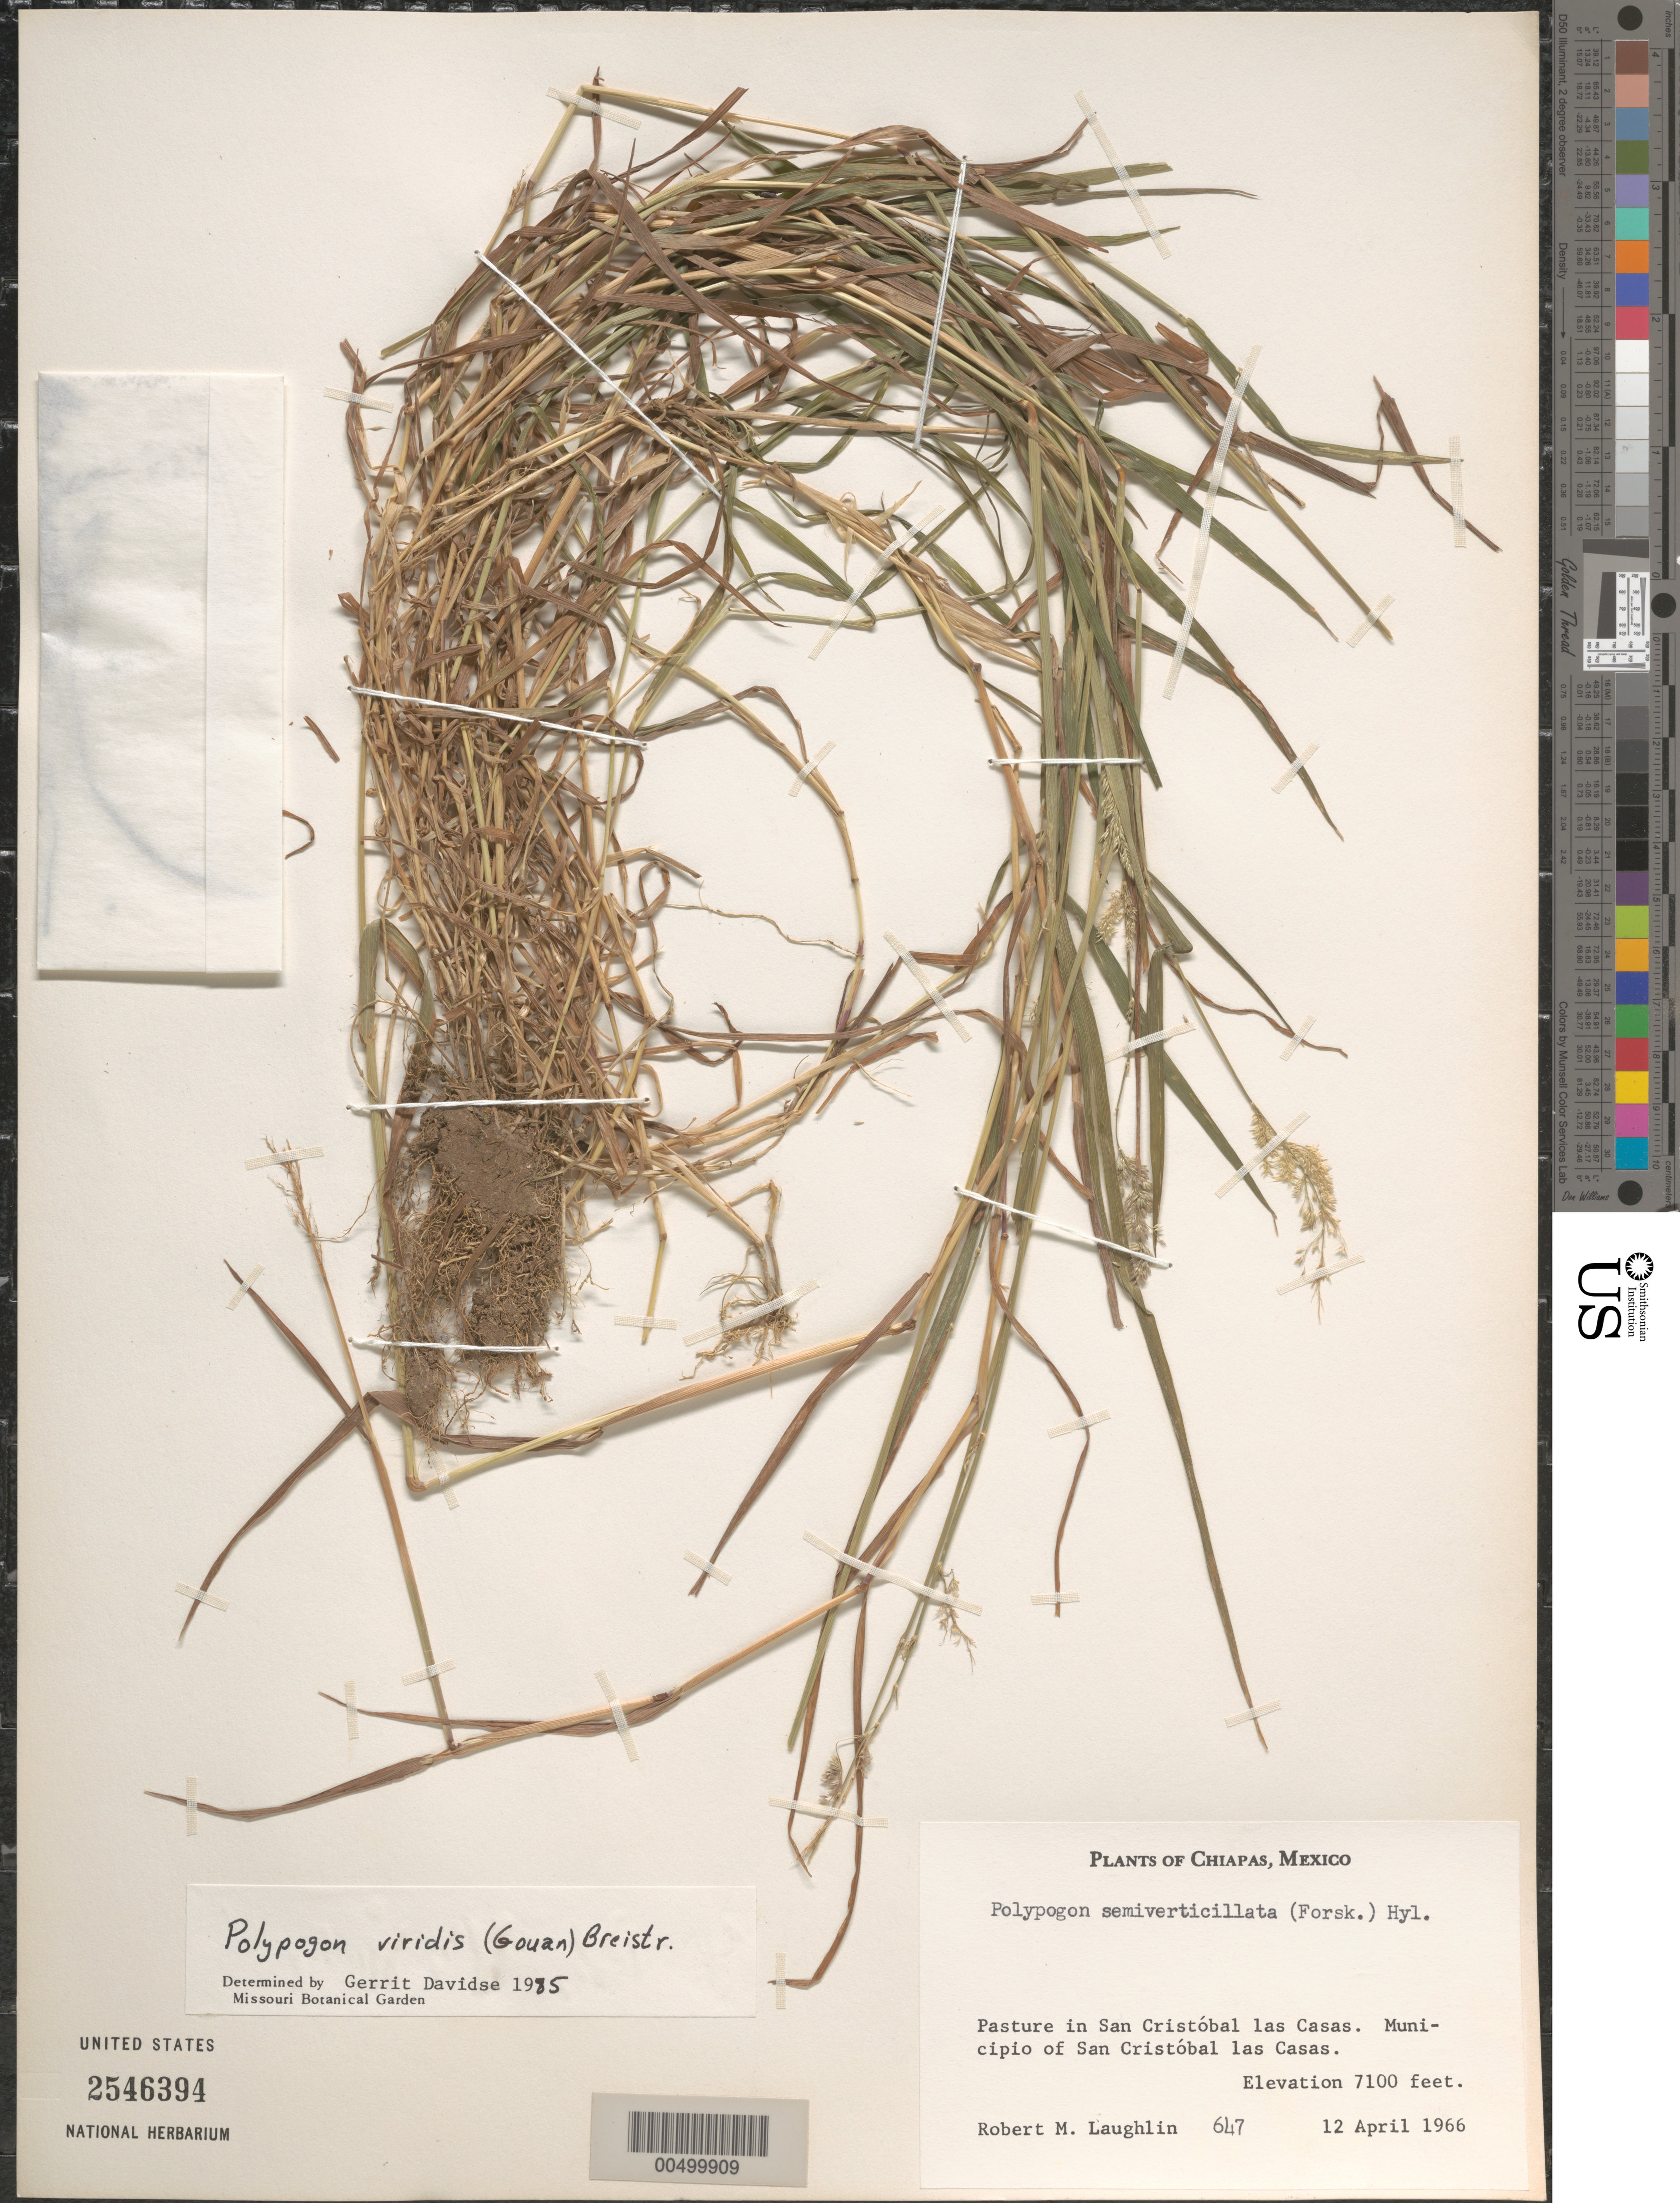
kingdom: Plantae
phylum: Tracheophyta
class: Liliopsida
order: Poales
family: Poaceae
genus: Polypogon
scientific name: Polypogon viridis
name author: (Gouan) Breistroffer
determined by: Gereau, R. E.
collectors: R. M. Laughlin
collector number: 647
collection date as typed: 12 Apr 1966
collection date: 1966-04-12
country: Mexico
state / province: Chiapas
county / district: San Cristóbal las Casas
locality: San Cristóbal las Casas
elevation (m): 2164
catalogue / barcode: US 2546394